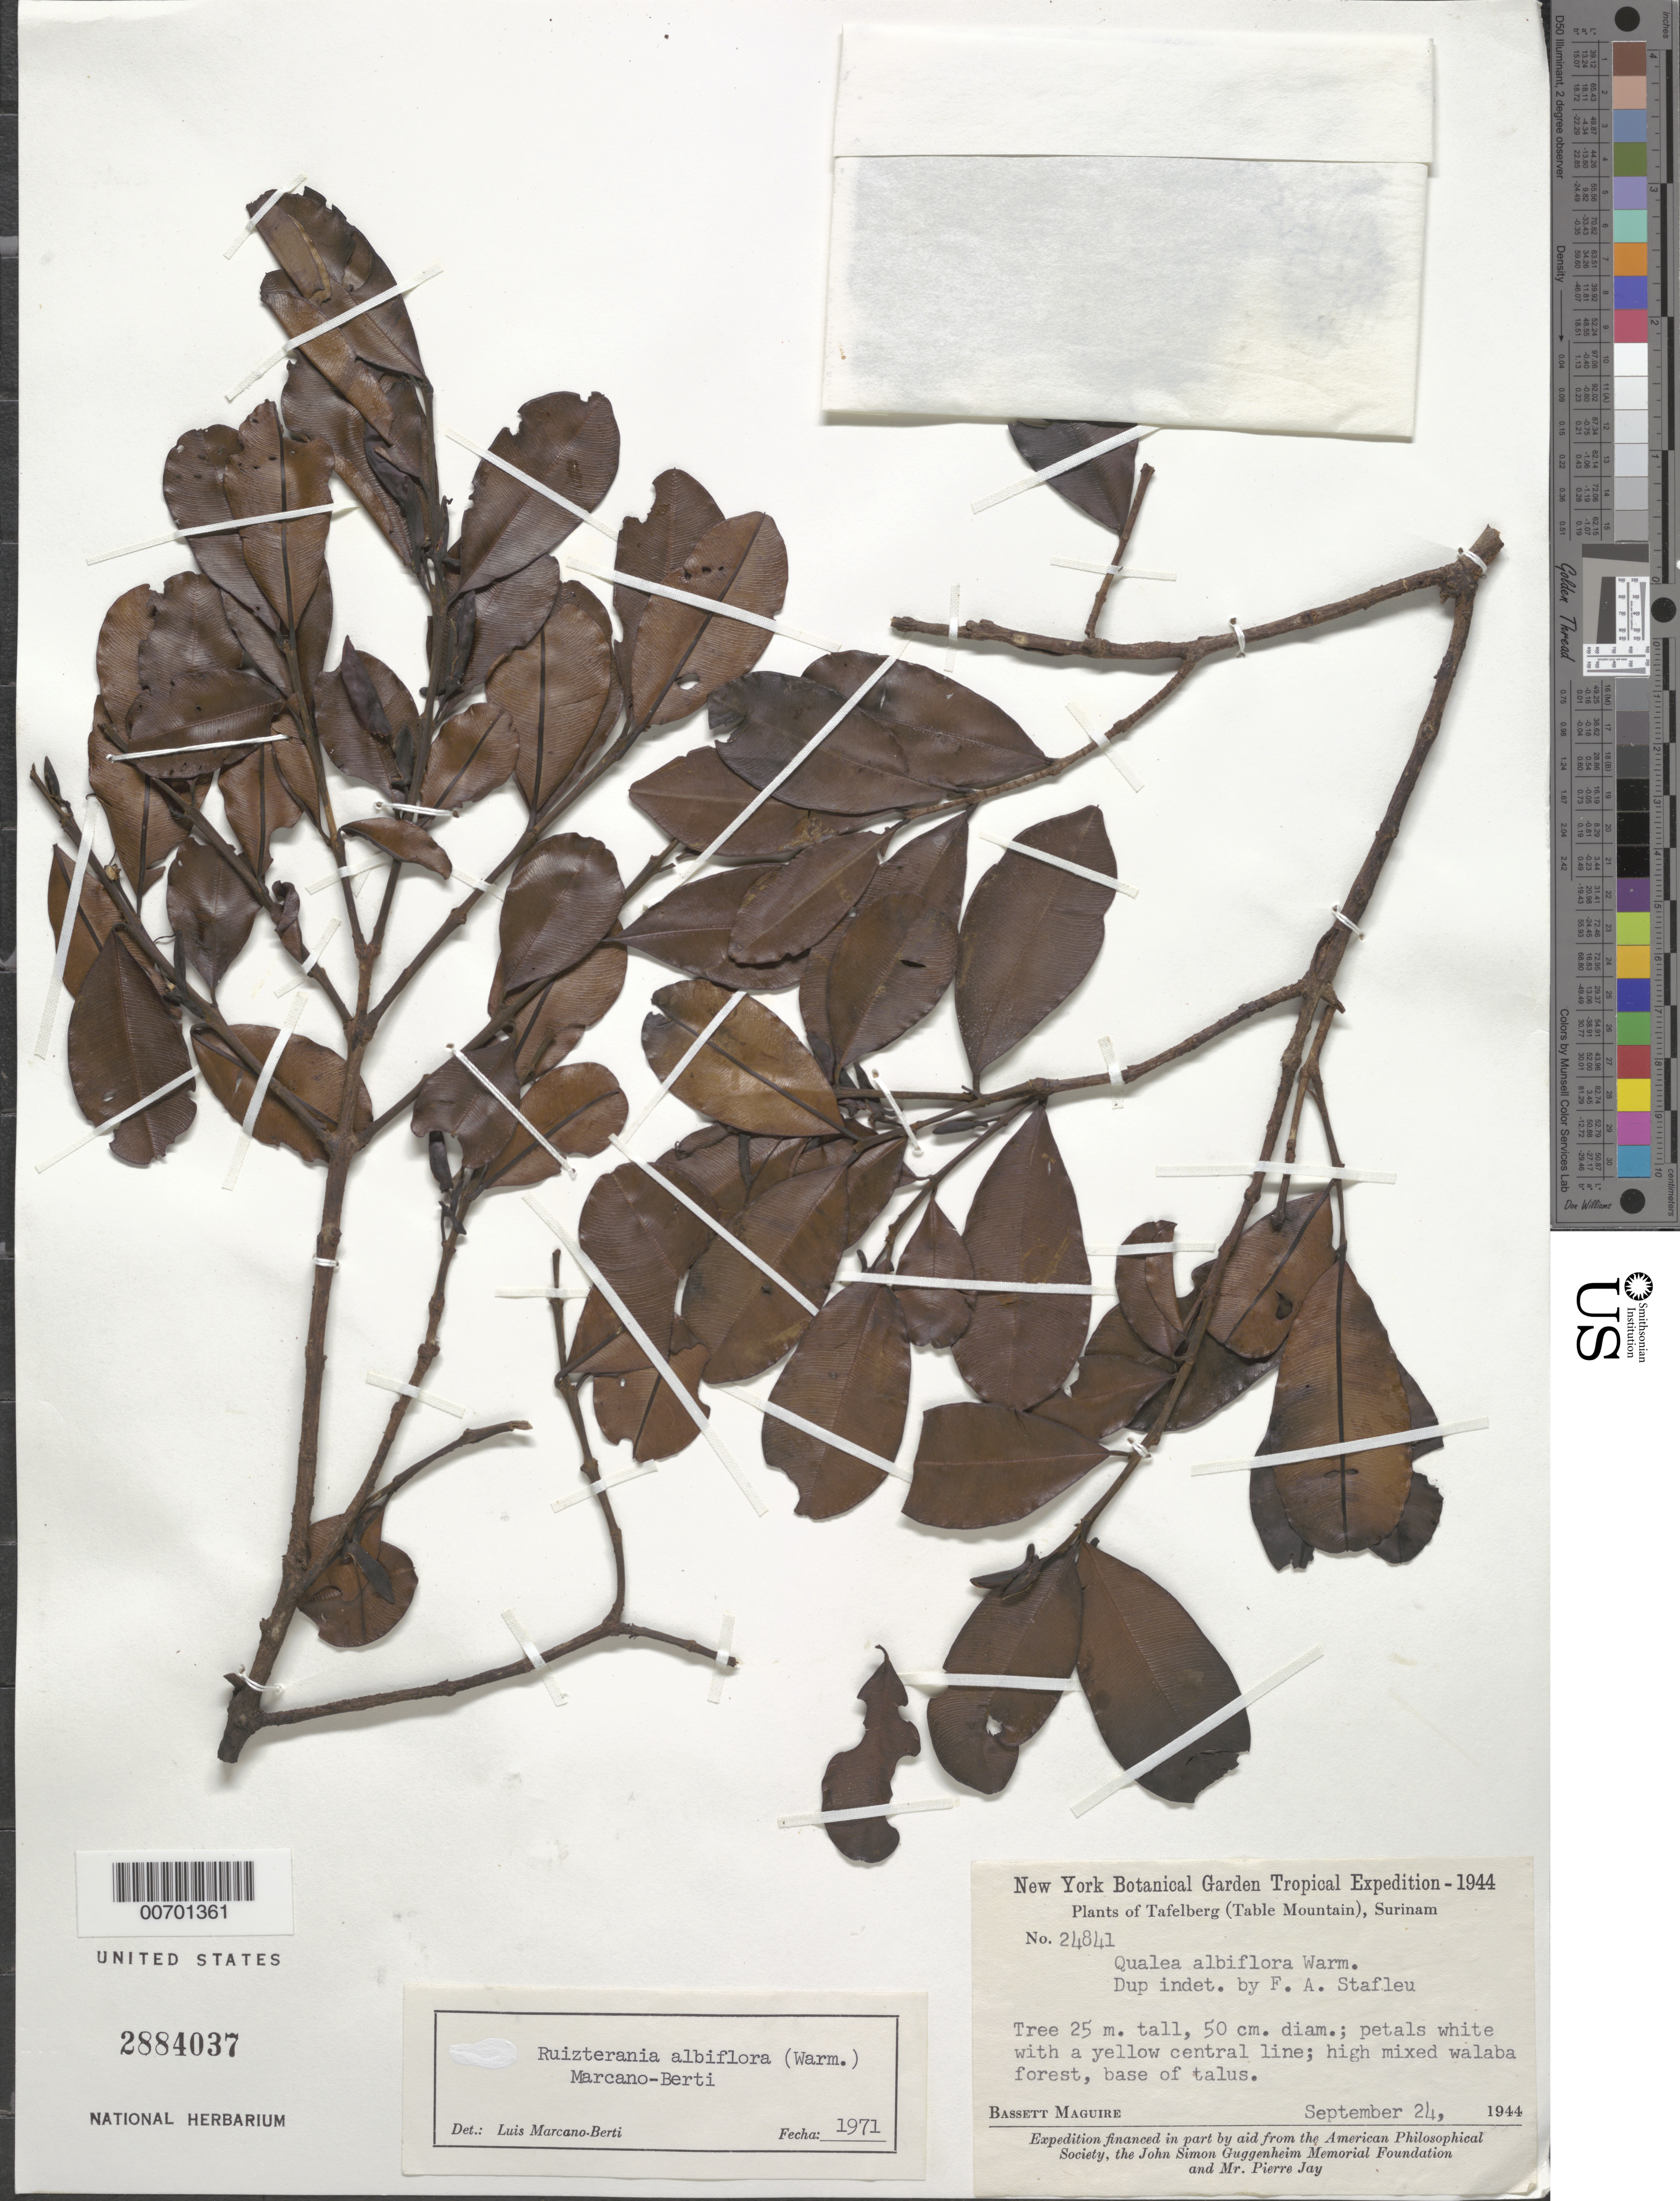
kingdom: Plantae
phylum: Tracheophyta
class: Magnoliopsida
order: Myrtales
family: Vochysiaceae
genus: Ruizterania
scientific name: Ruizterania albiflora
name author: (Warm.) Marc.-Berti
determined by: Marcano-Berti, L.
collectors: B. Maguire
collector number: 24841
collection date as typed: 24-Sep-44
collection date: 1944-09-24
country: Suriname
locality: Tafelberg (Table Mountain), talus base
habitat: High mixed Wallaba forest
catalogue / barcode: US 2884037